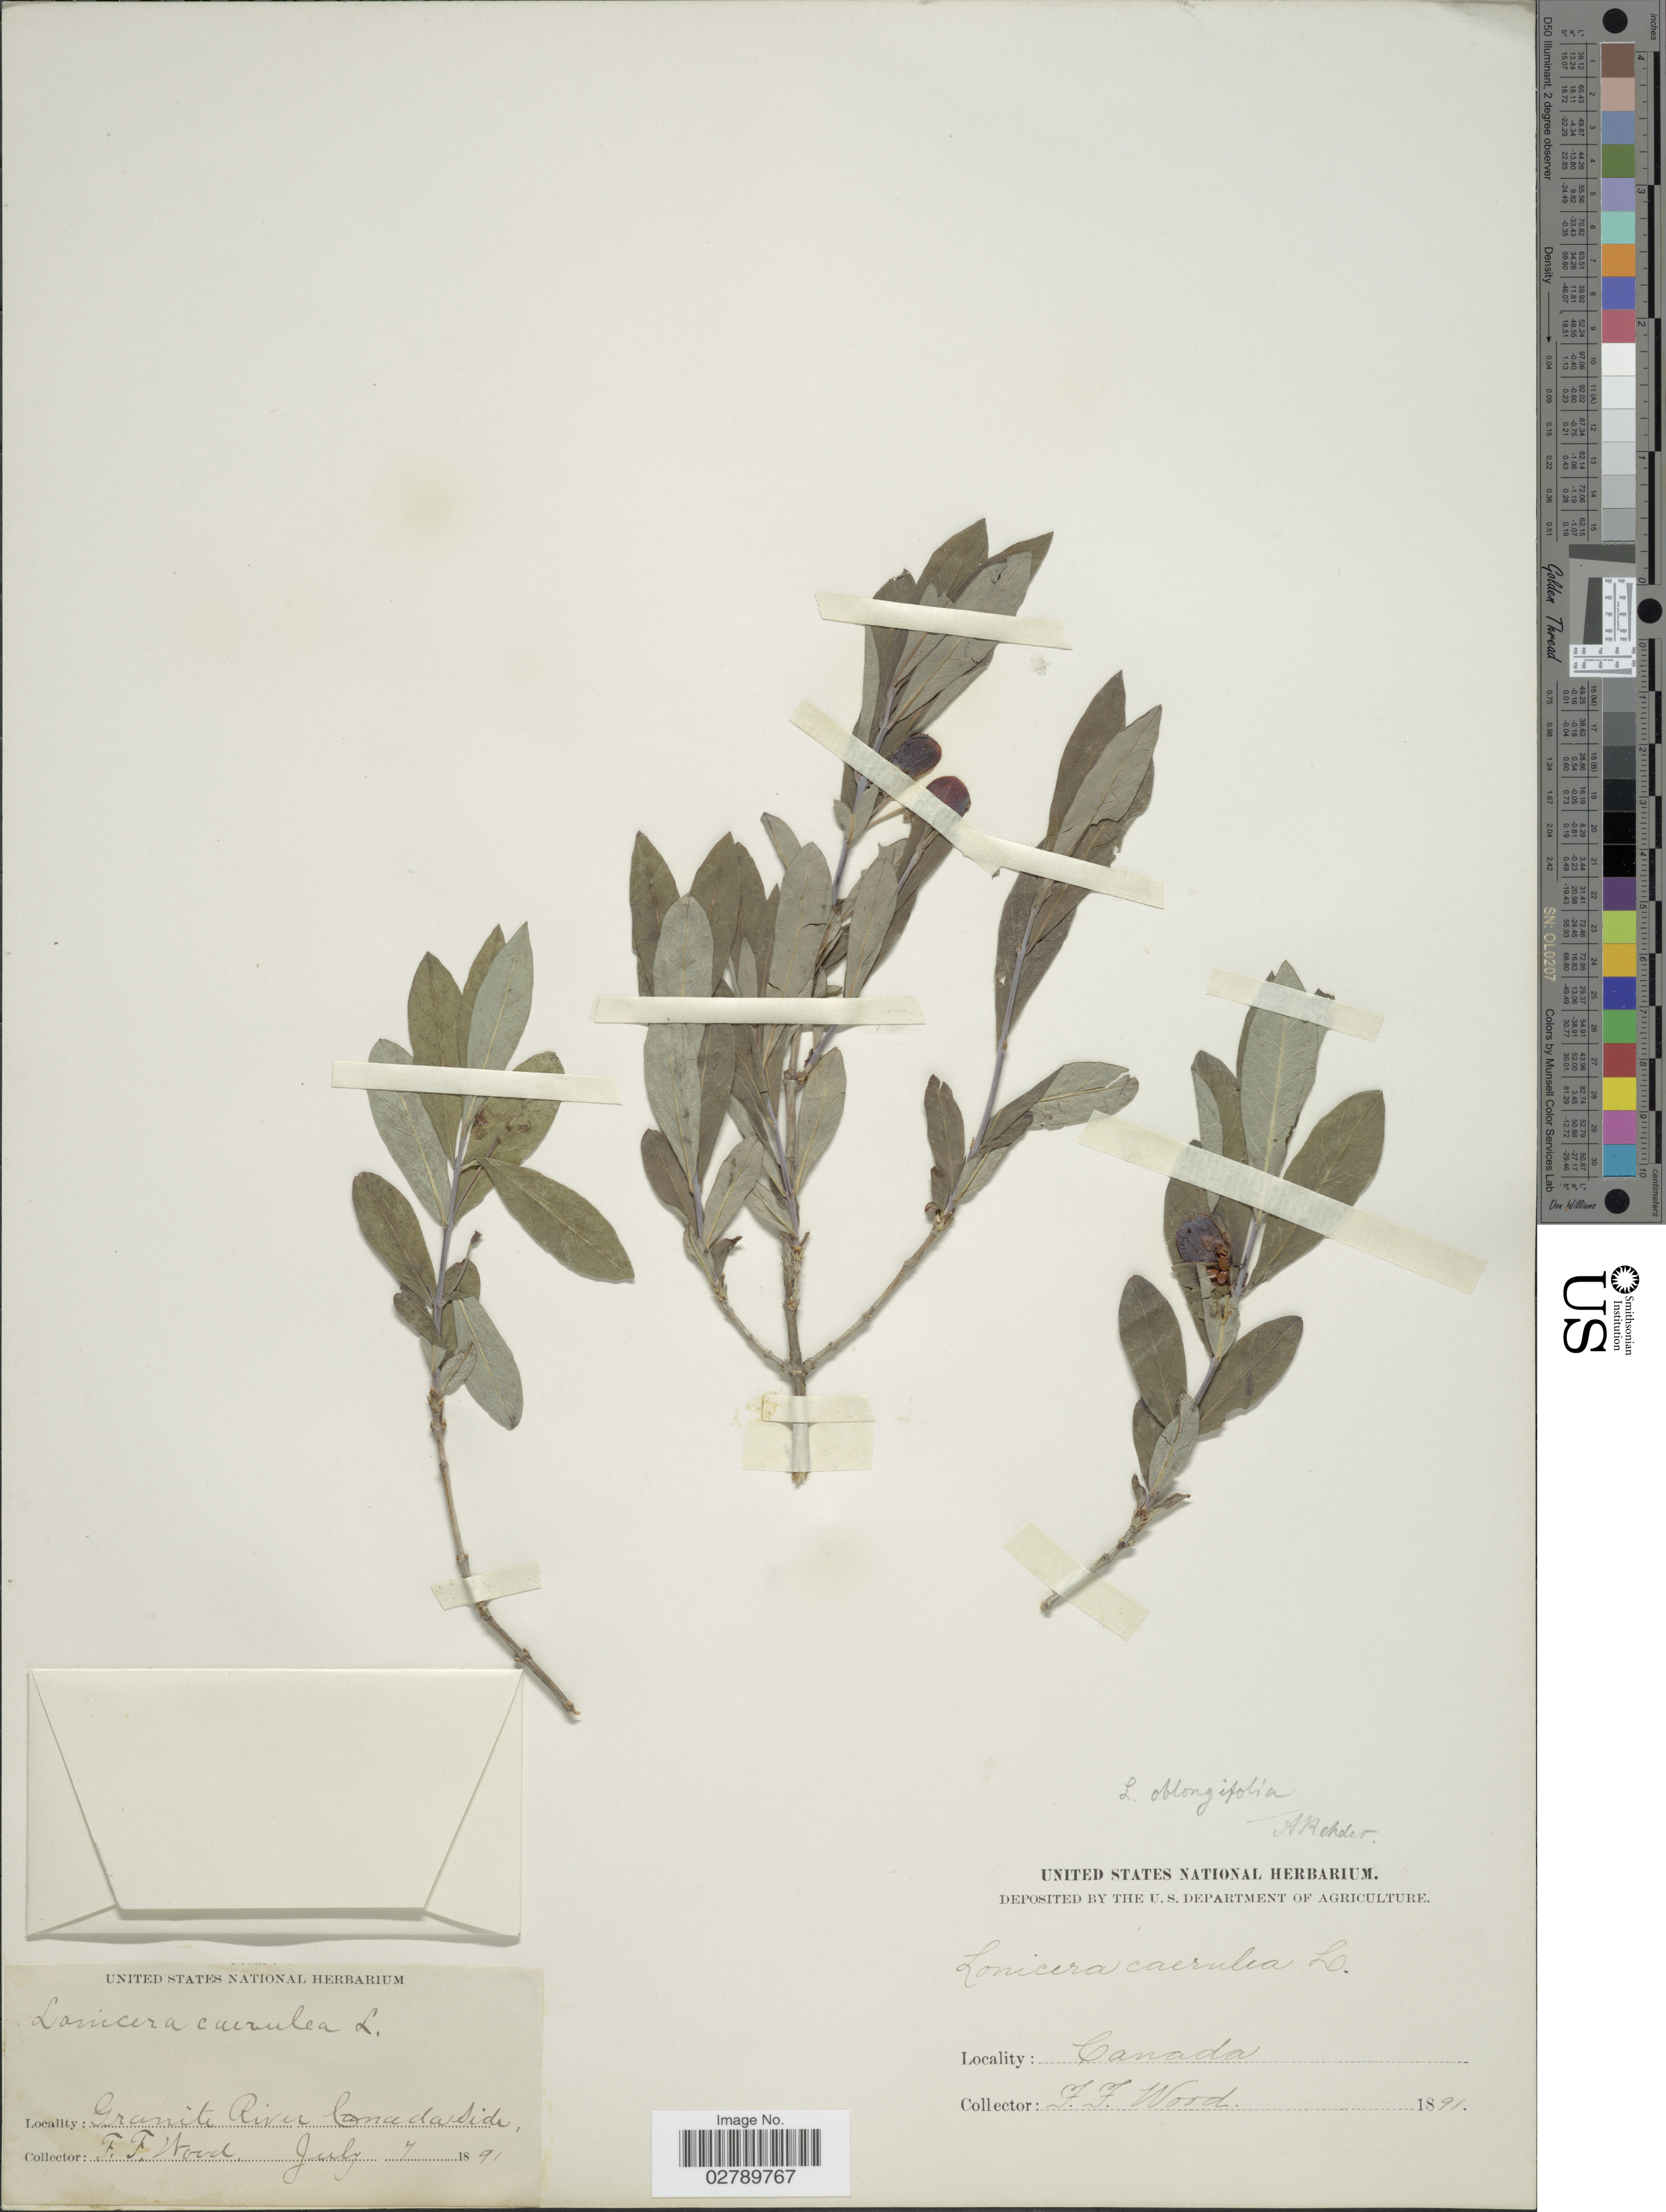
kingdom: Plantae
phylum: Tracheophyta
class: Magnoliopsida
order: Dipsacales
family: Caprifoliaceae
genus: Lonicera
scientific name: Lonicera oblongifolia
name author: Hook.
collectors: F. Wood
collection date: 1891-07-07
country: Canada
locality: Granite River, Canada side